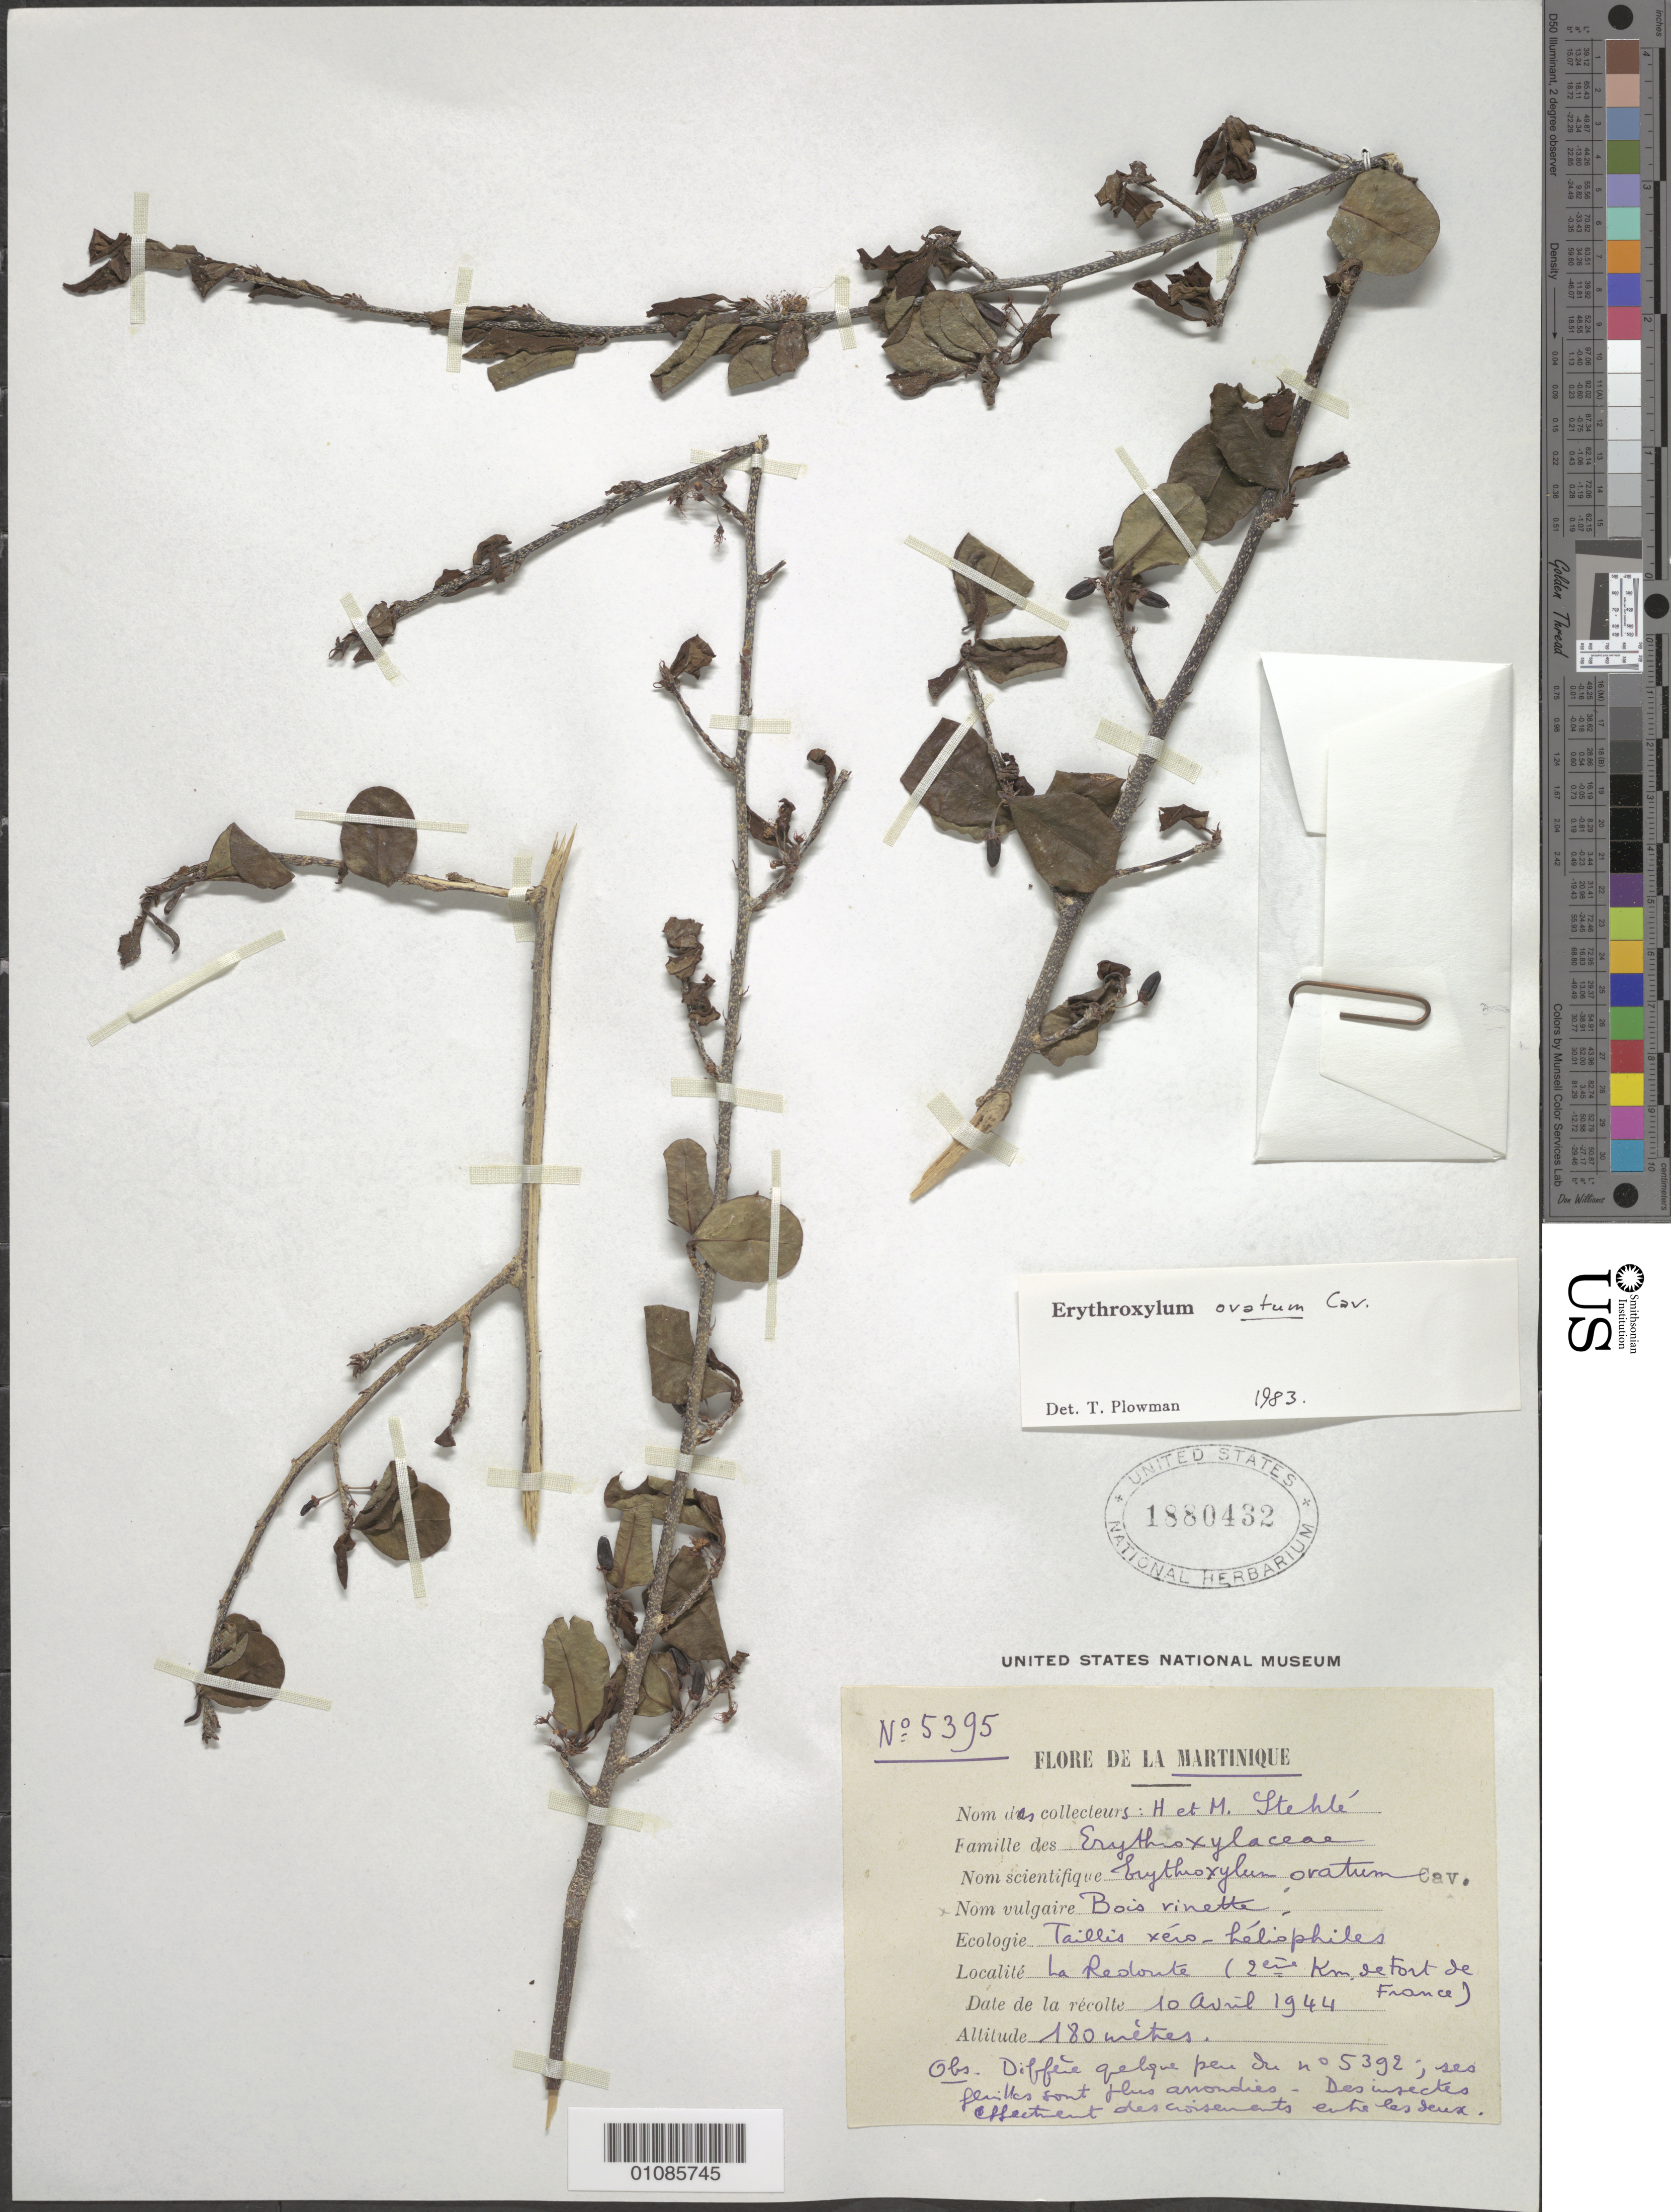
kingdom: Plantae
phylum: Tracheophyta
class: Magnoliopsida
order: Malpighiales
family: Erythroxylaceae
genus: Erythroxylum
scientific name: Erythroxylum ovatum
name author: Cav.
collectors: H. Stehlé & M. Stehlé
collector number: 5395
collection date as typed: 10 Apr 1944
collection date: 1944-04-10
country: Martinique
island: Martinique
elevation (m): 180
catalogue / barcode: US 1880432